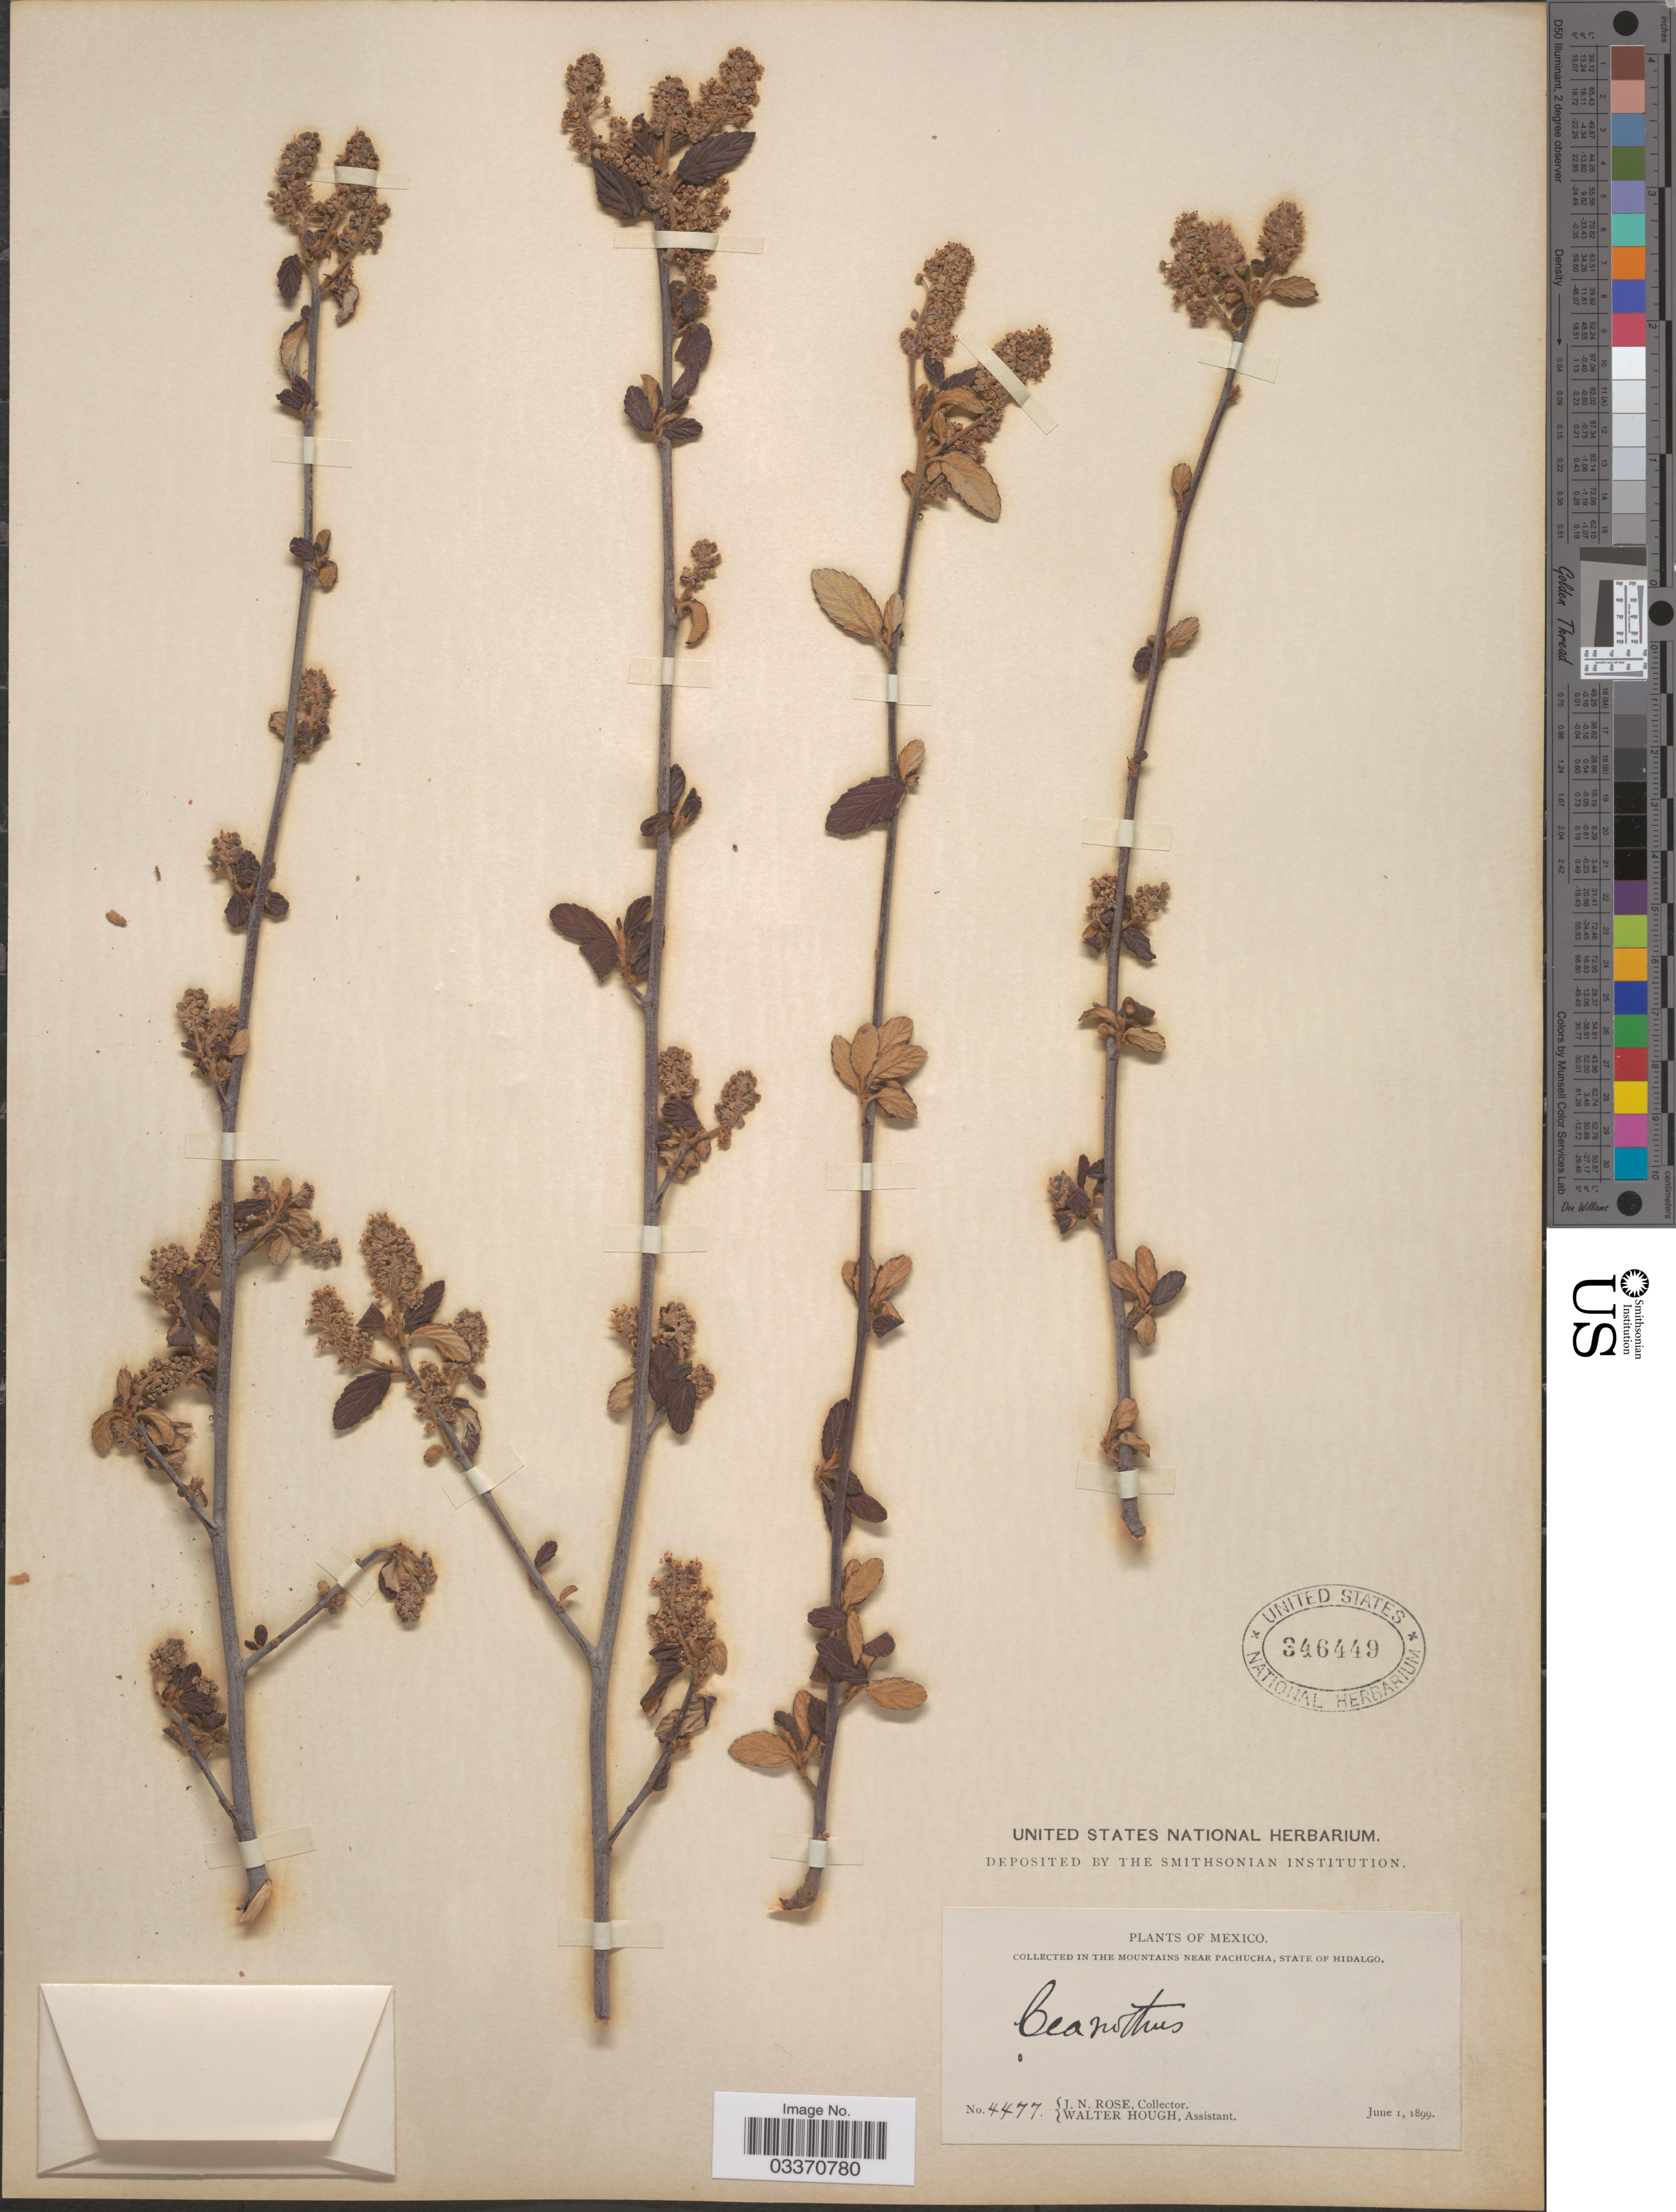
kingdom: Plantae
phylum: Tracheophyta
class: Magnoliopsida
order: Rosales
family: Rhamnaceae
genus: Ceanothus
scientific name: Ceanothus caeruleus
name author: Lag.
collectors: J. N. Rose & W. Hough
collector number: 4477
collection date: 1899-06-01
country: Mexico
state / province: Hidalgo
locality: In the Mountains near Pachucha.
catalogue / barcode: US 346449